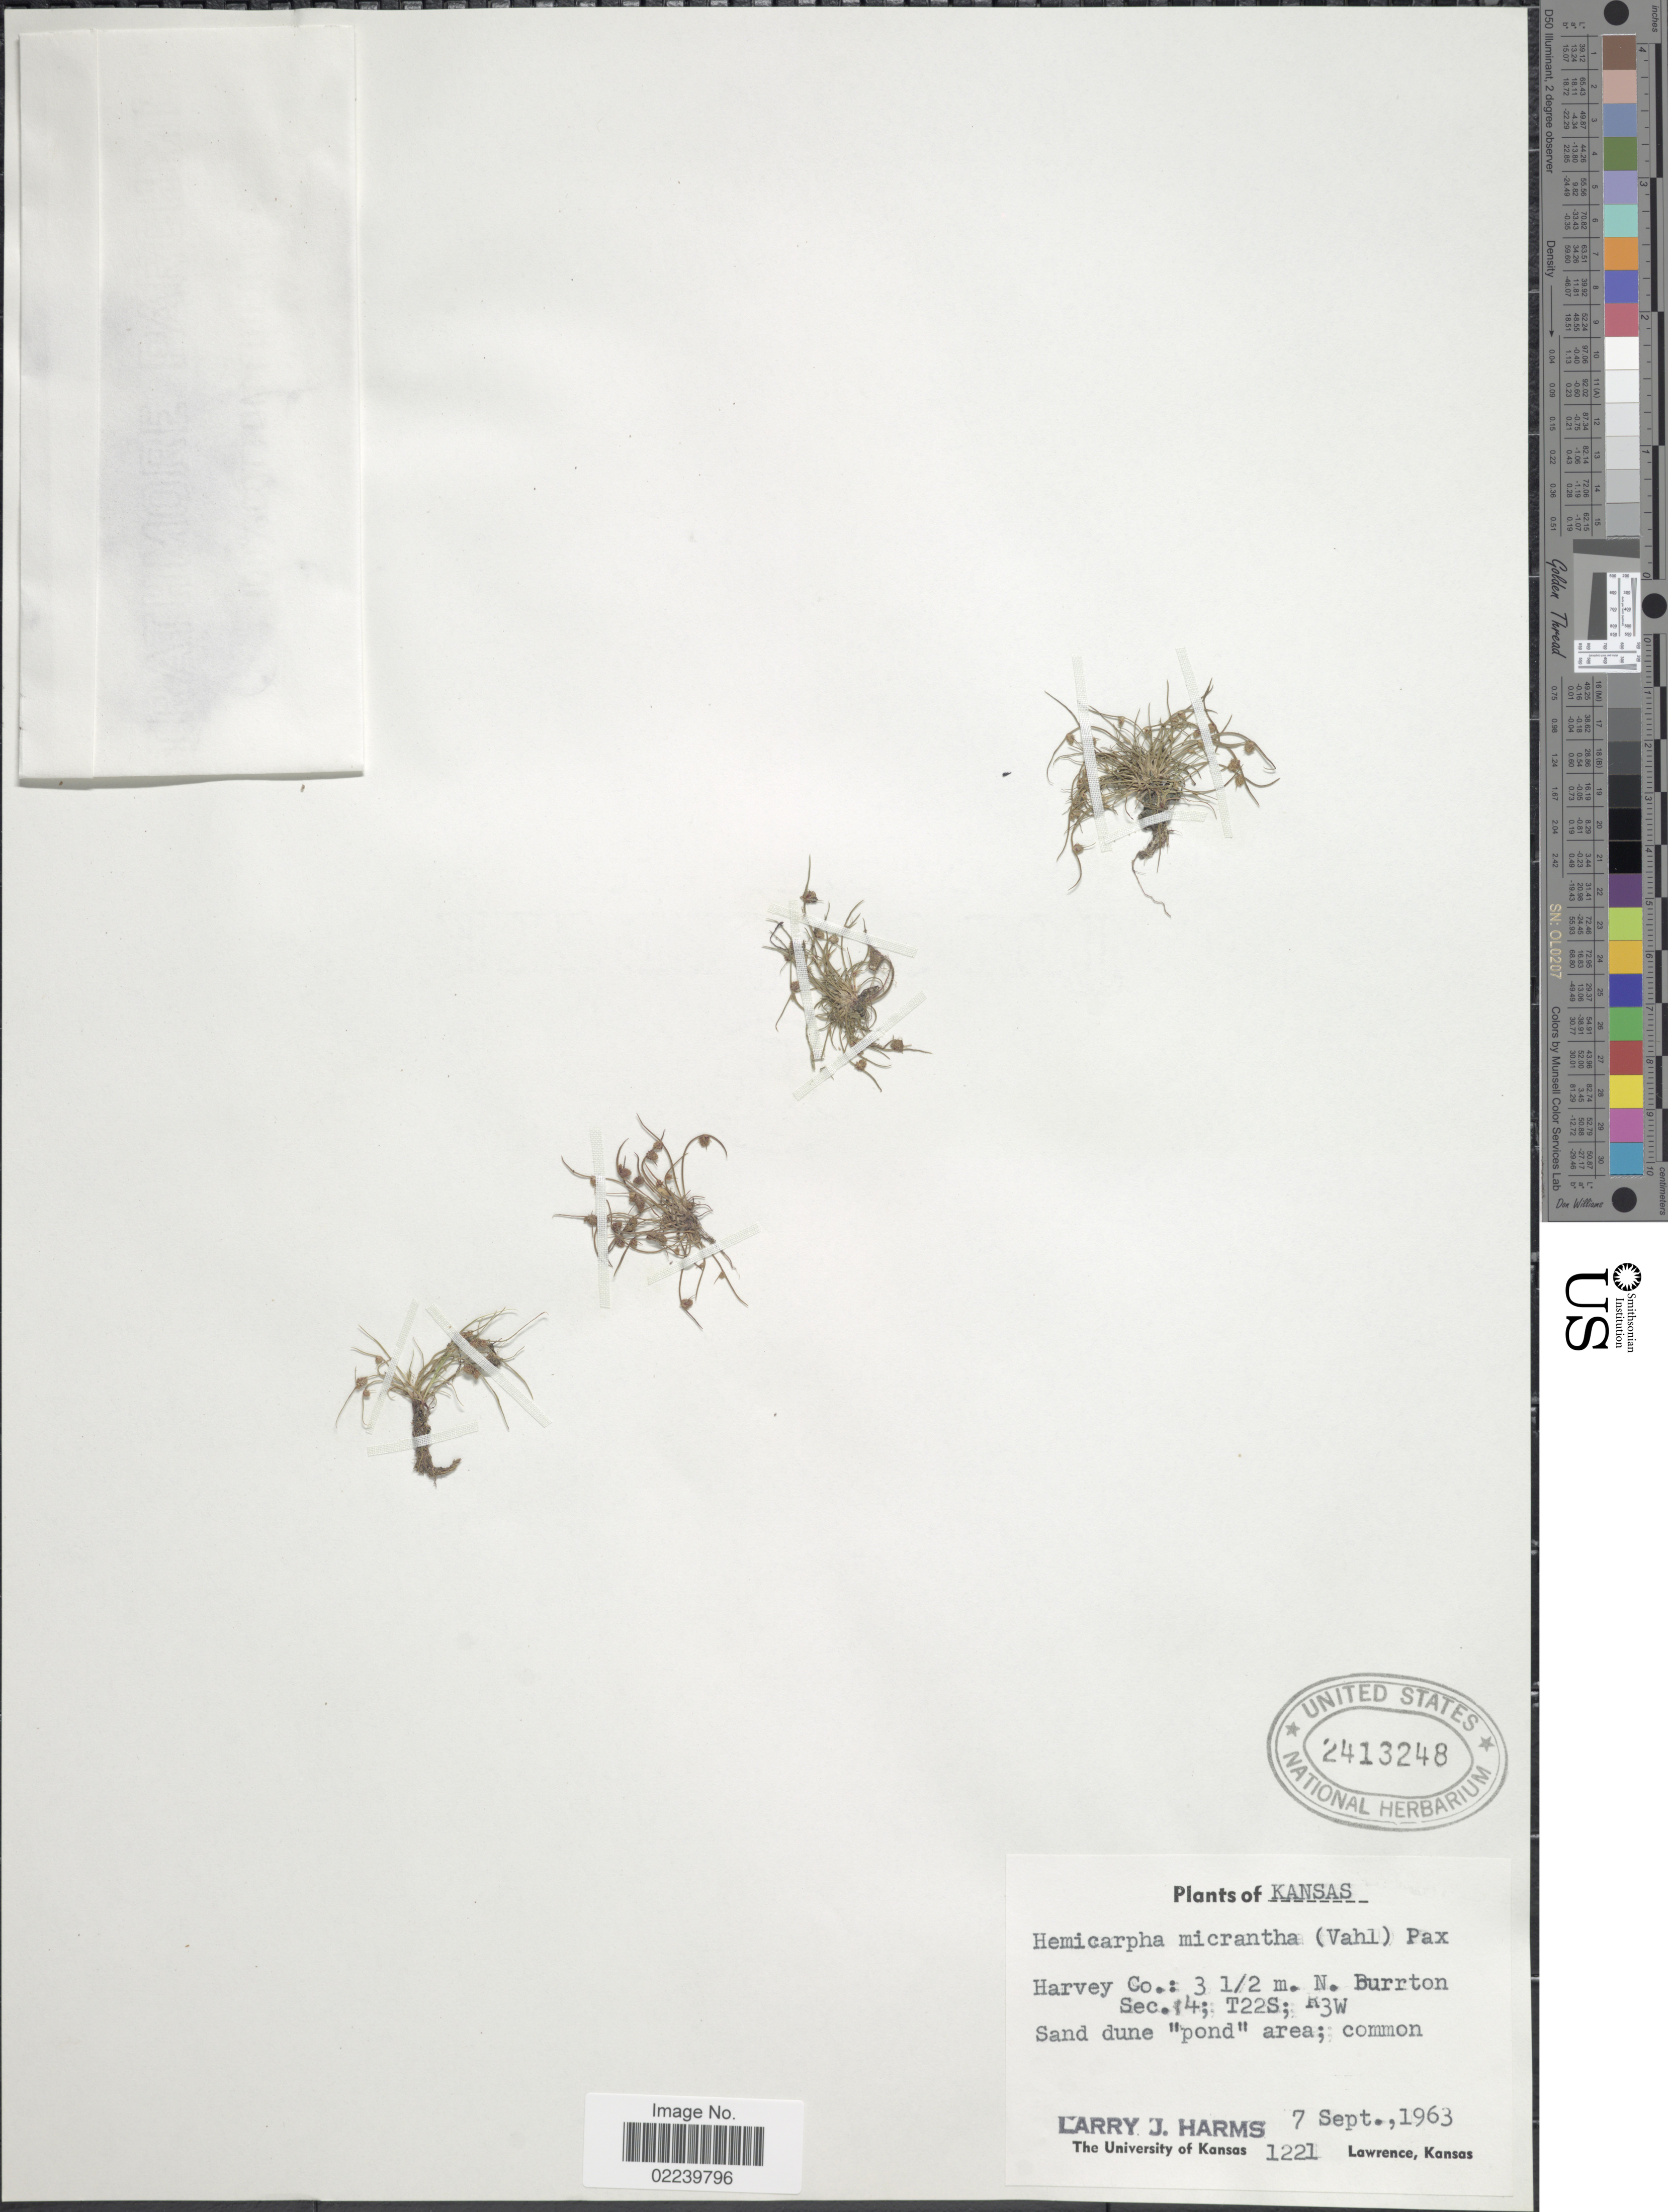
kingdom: Plantae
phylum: Tracheophyta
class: Liliopsida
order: Poales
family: Cyperaceae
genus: Cyperus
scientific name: Cyperus subsquarrosus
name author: (Muhl.) Bauters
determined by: Strong, M. T., (US), Smithsonian Institution - National Museum of Natural History (UNITED STATES)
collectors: L. Harms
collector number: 1221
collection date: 1963-09-07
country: United States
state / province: Kansas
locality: Harvey Co.: 3½ m. N. Burrton Sec. 4: T22S R3W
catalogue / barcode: US 2413248